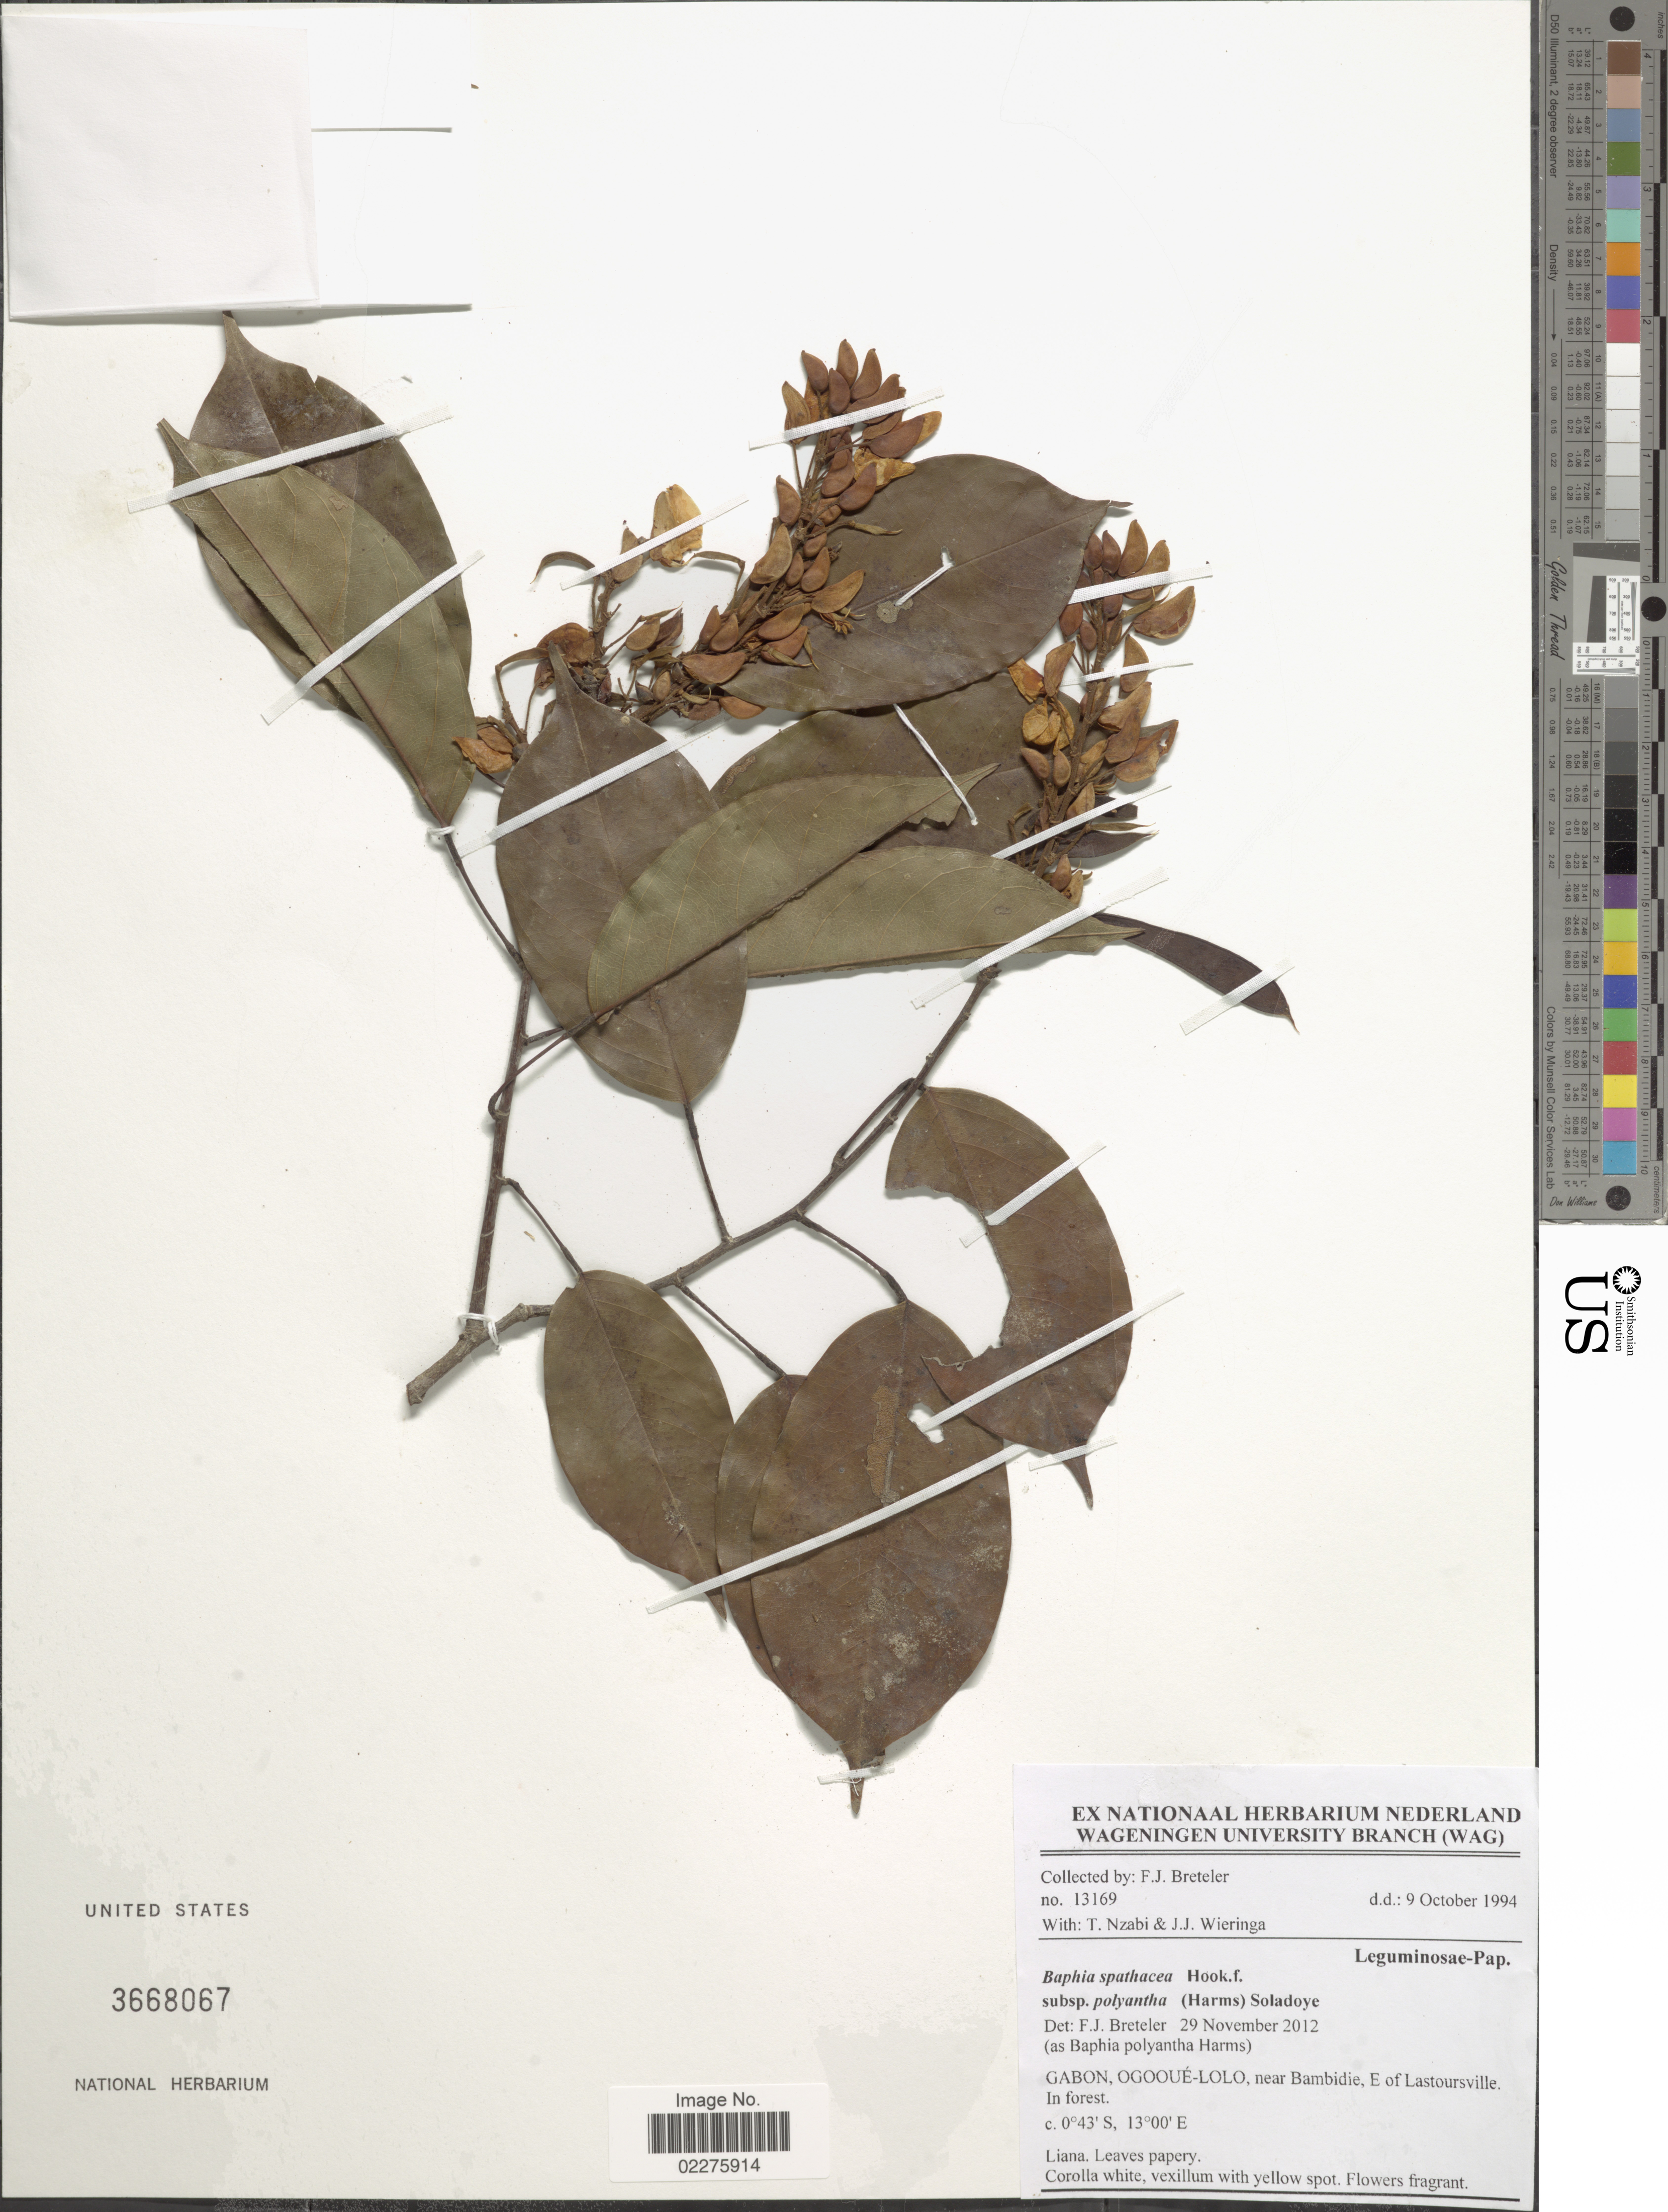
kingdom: Plantae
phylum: Tracheophyta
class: Magnoliopsida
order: Fabales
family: Fabaceae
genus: Baphia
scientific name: Baphia spathacea subsp. polyantha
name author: (Harms) Soladoye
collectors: F. J. Breteler, T. Nzabi & J. Wieringa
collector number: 13169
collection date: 1994-10-09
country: Gabon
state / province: Ogooue-Lolo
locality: Near Bambidie, E of Lastoursville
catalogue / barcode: US 3668067